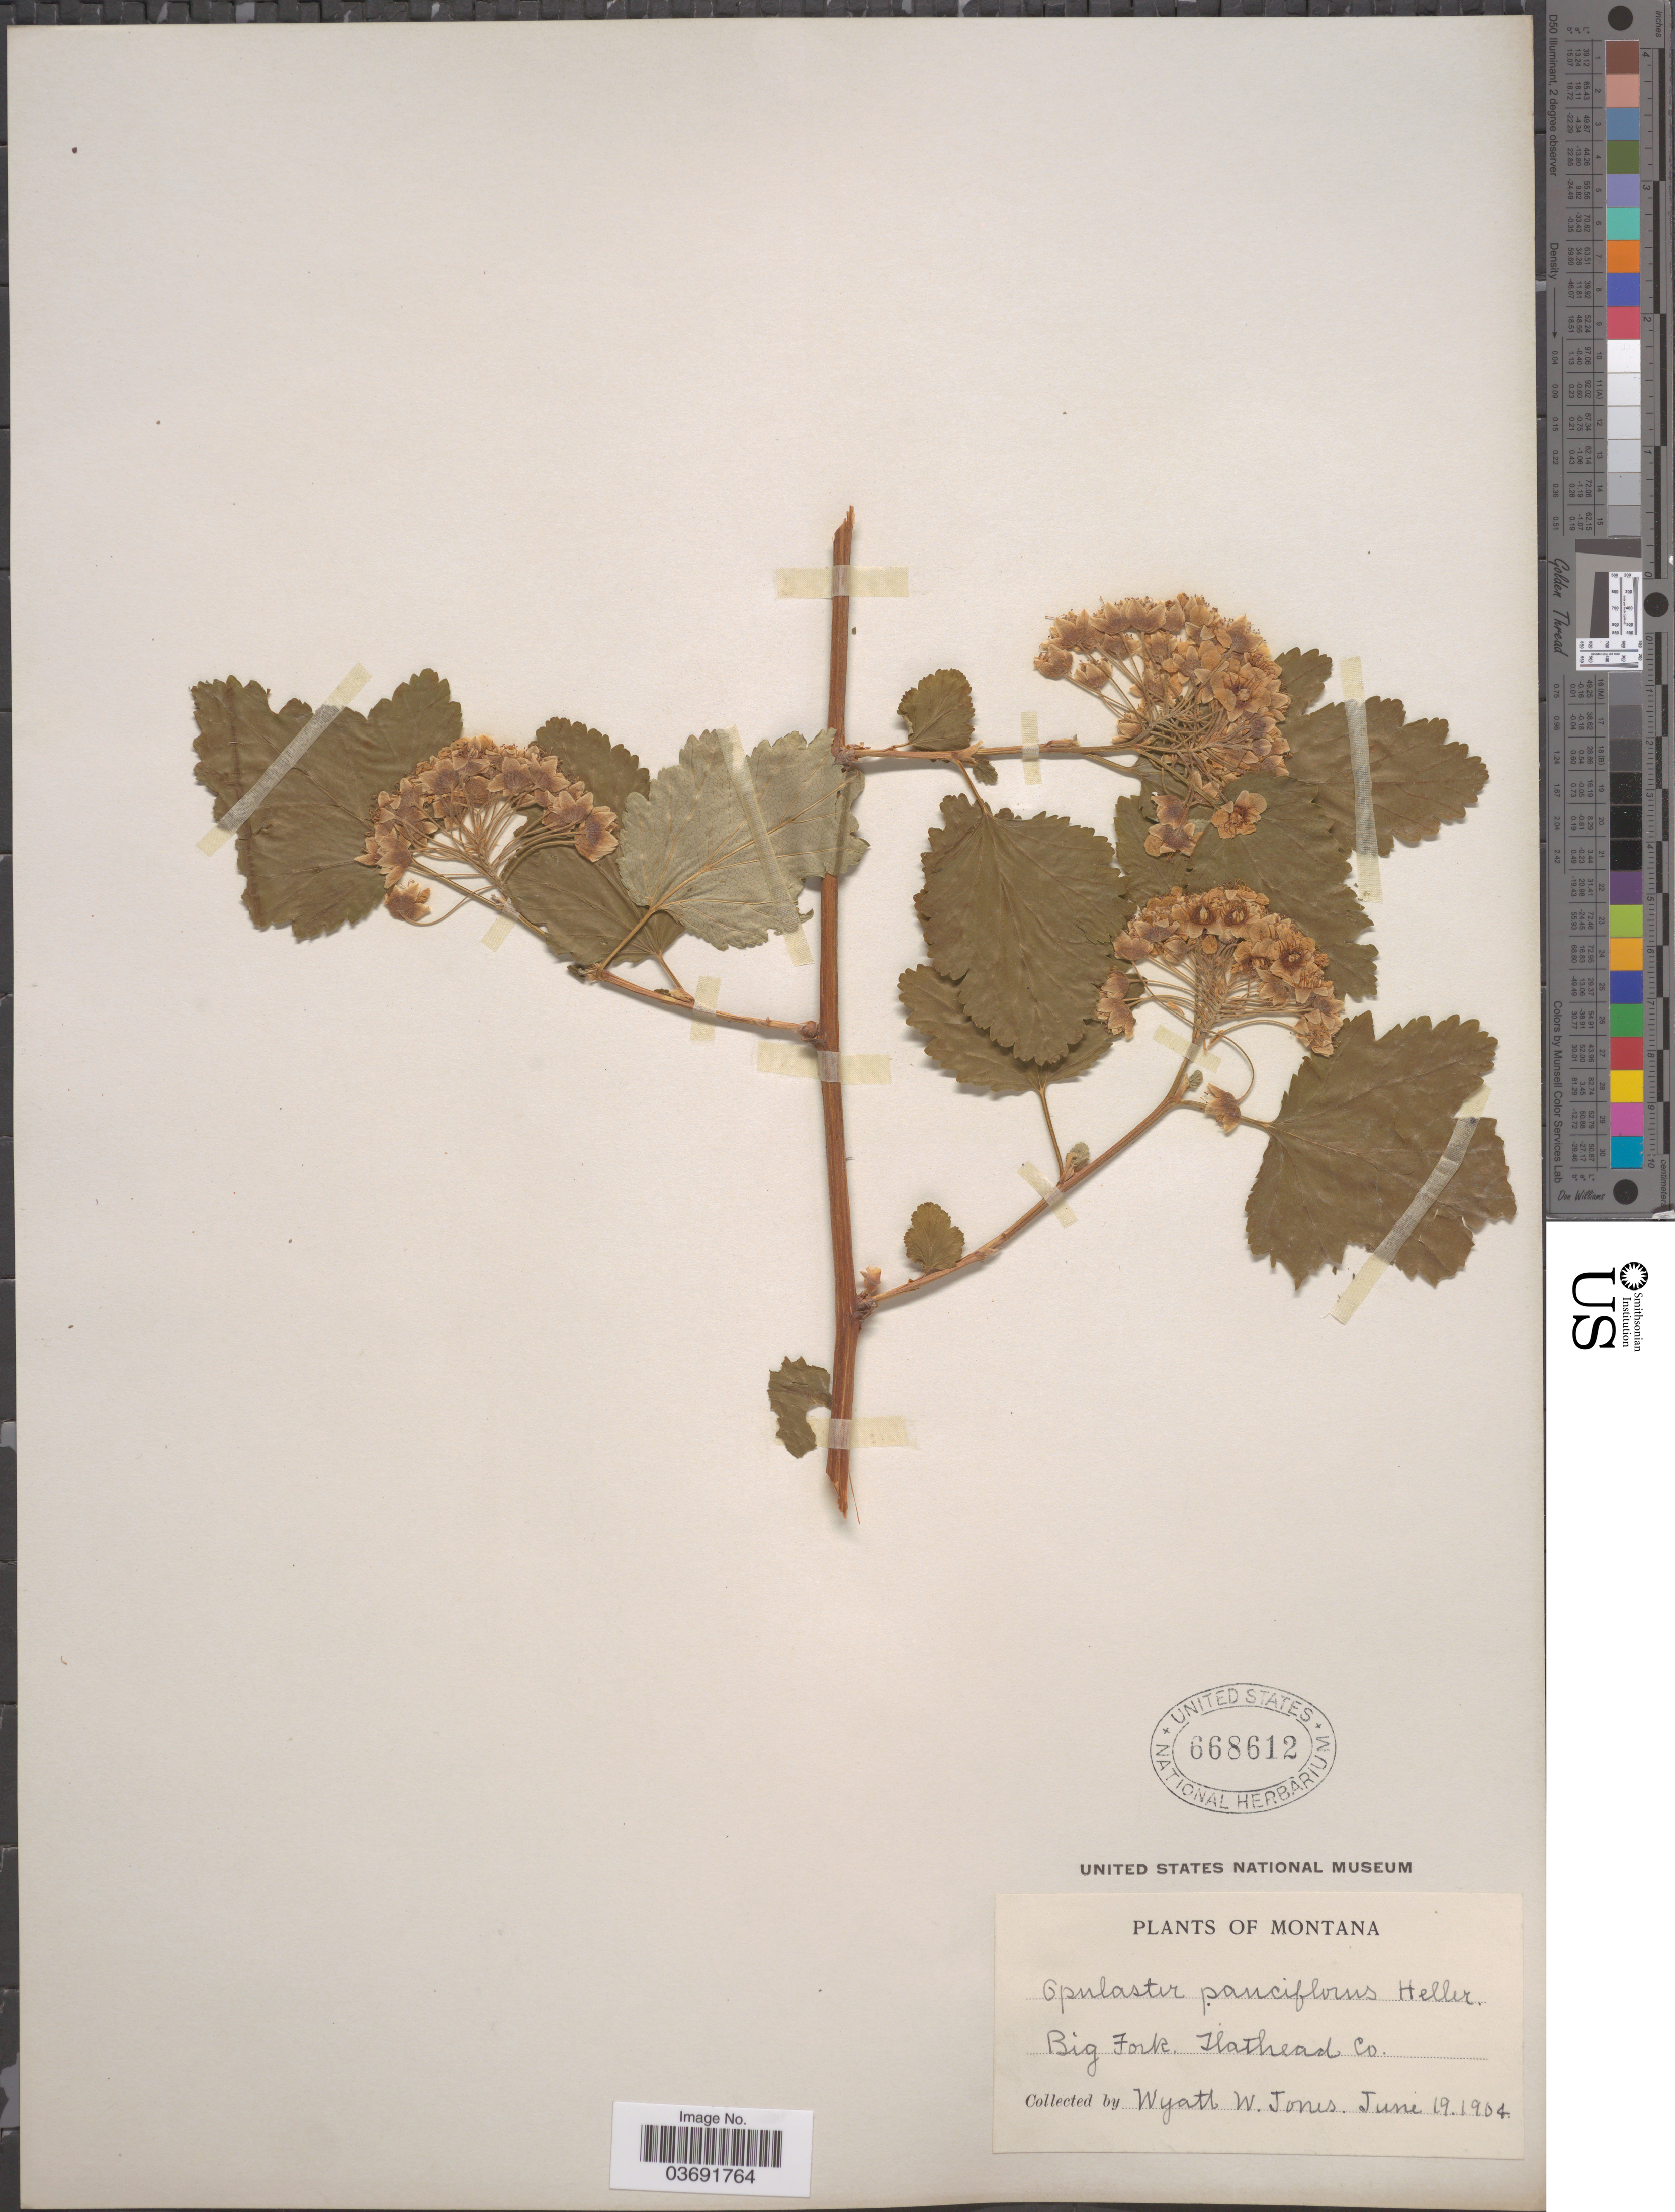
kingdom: Plantae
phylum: Tracheophyta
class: Magnoliopsida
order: Rosales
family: Rosaceae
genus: Physocarpus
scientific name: Physocarpus malvaceus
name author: (Greene) Kuntze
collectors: W. W. Jones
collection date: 1904-06-19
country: United States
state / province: Montana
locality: Big Fork. Flathead Co.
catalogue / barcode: US 668612